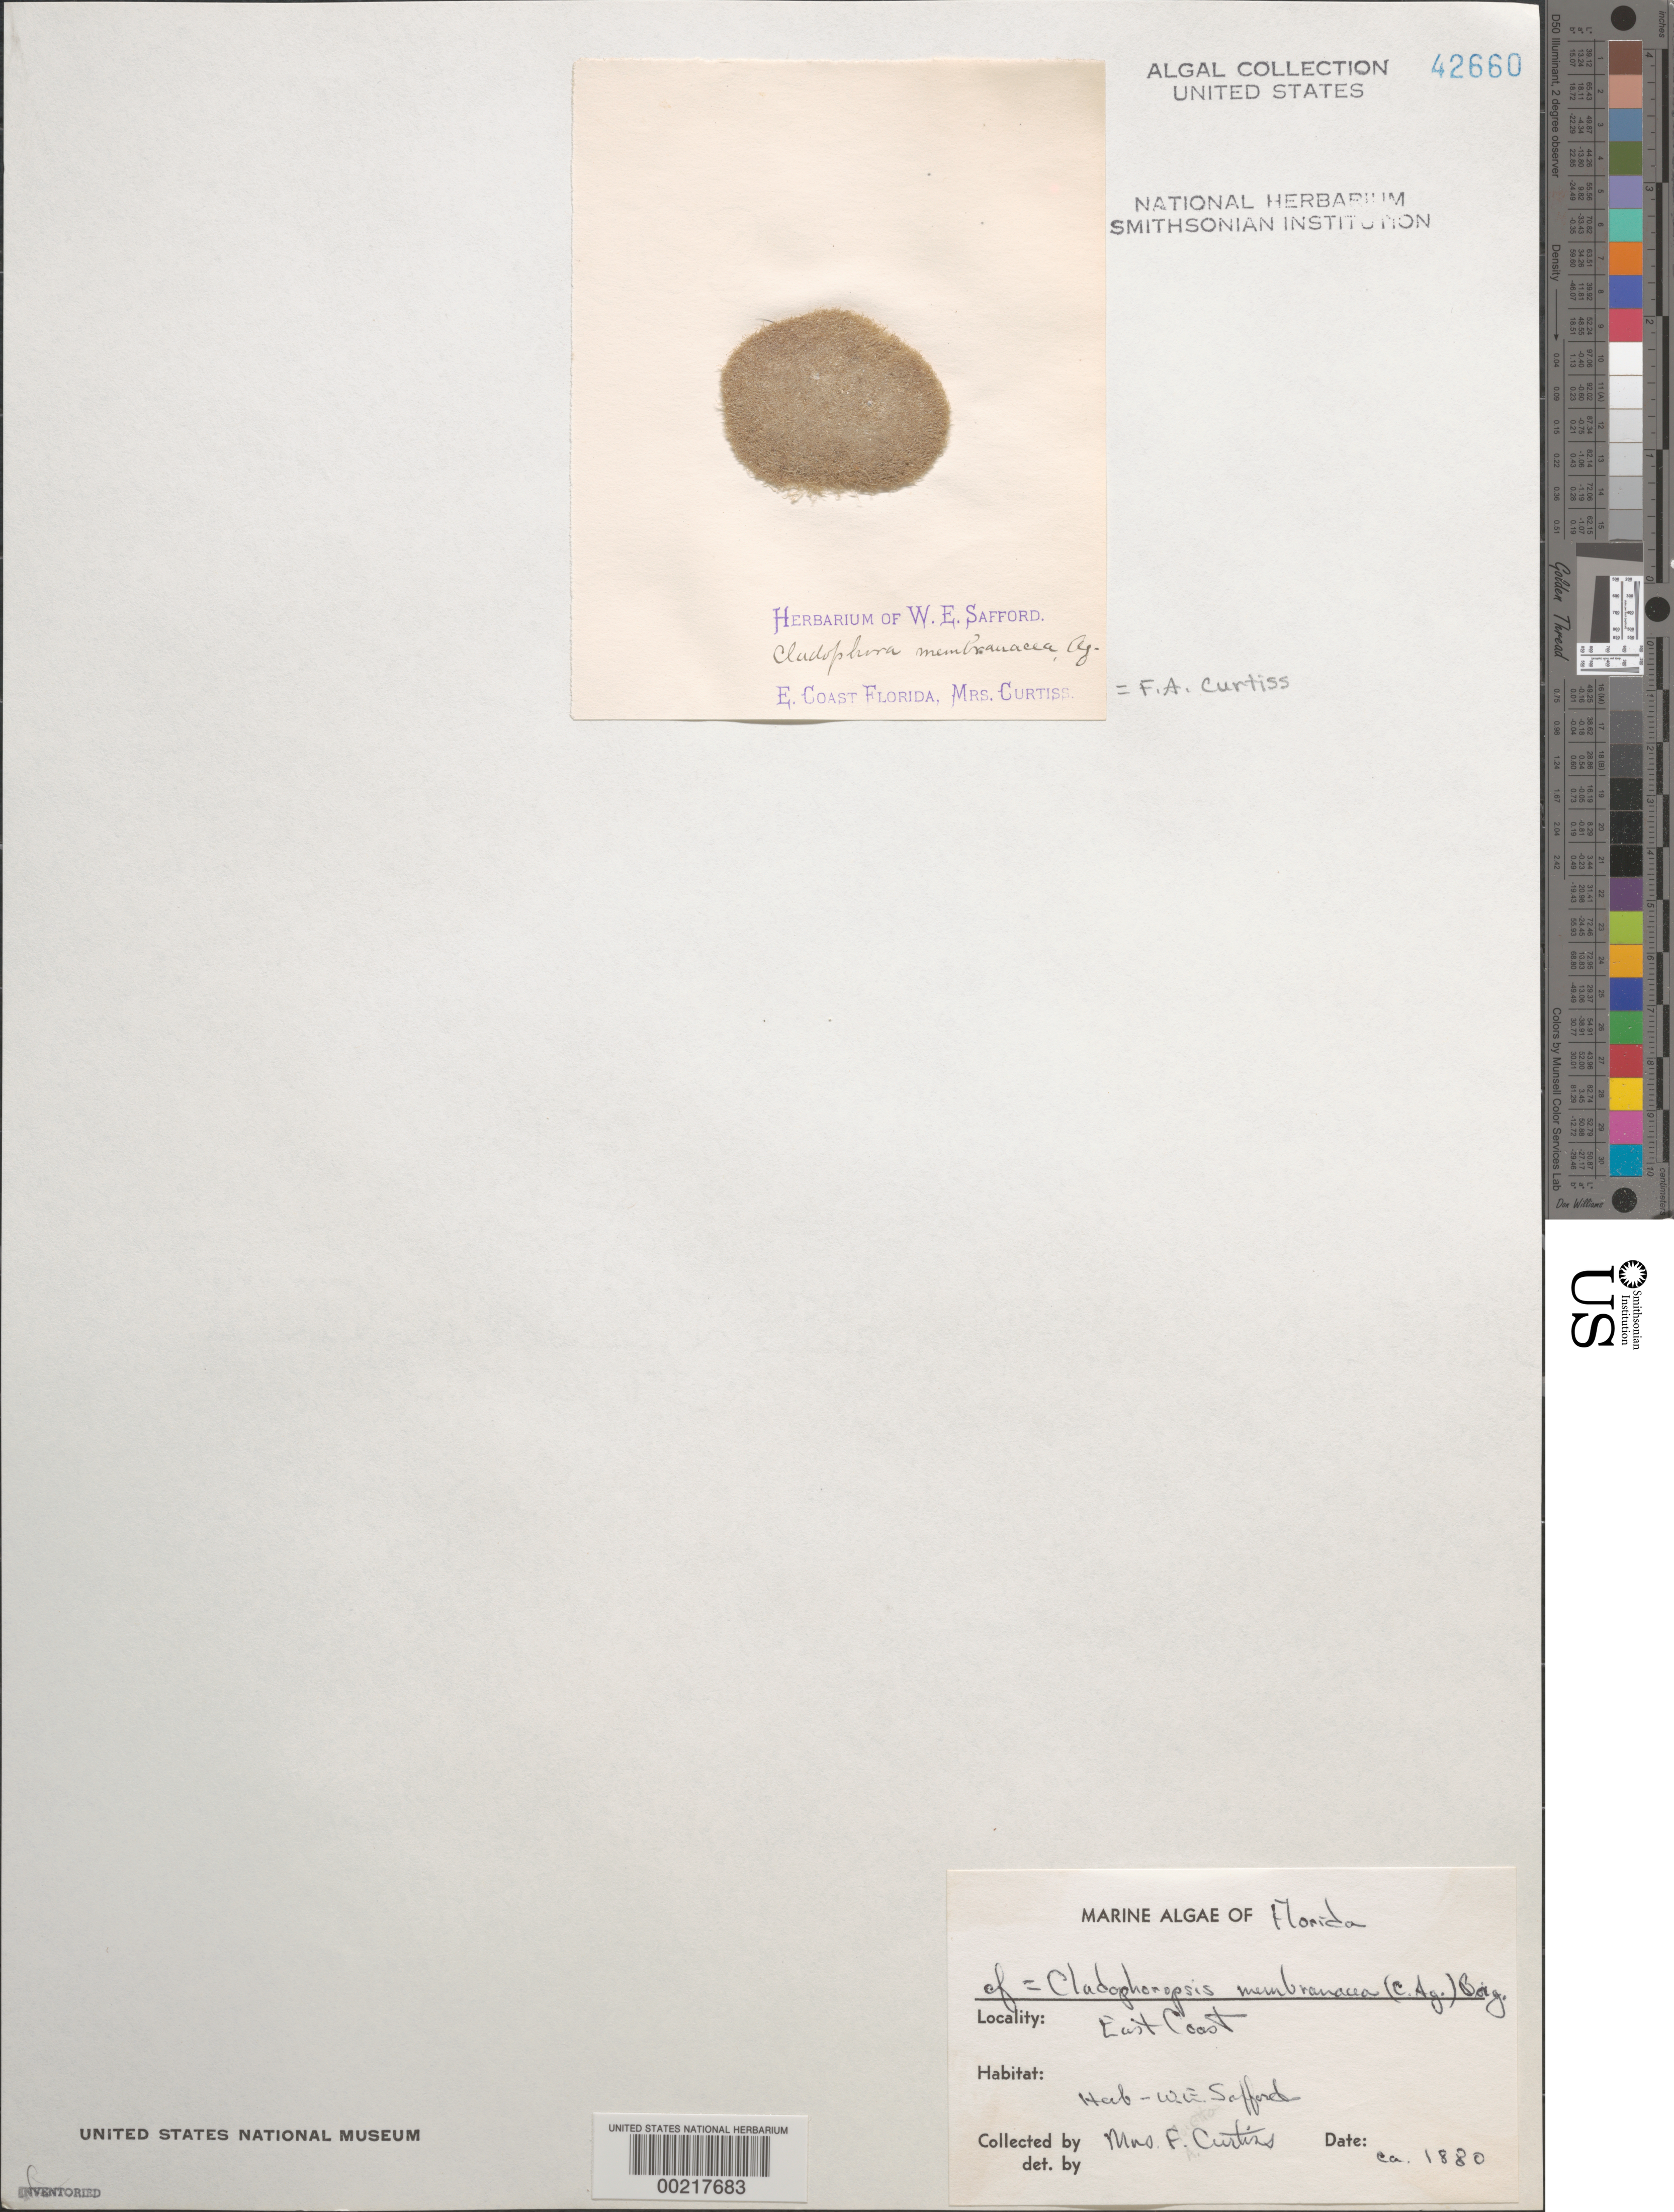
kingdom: Plantae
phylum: Chlorophyta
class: Ulvophyceae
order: Siphonocladales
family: Boodleaceae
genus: Cladophoropsis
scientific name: Cladophoropsis membranacea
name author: (Hofman-Bang) Børgesen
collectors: F. A. Curtiss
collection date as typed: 1880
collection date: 1880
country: United States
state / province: Florida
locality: East coast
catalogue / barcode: US 42660